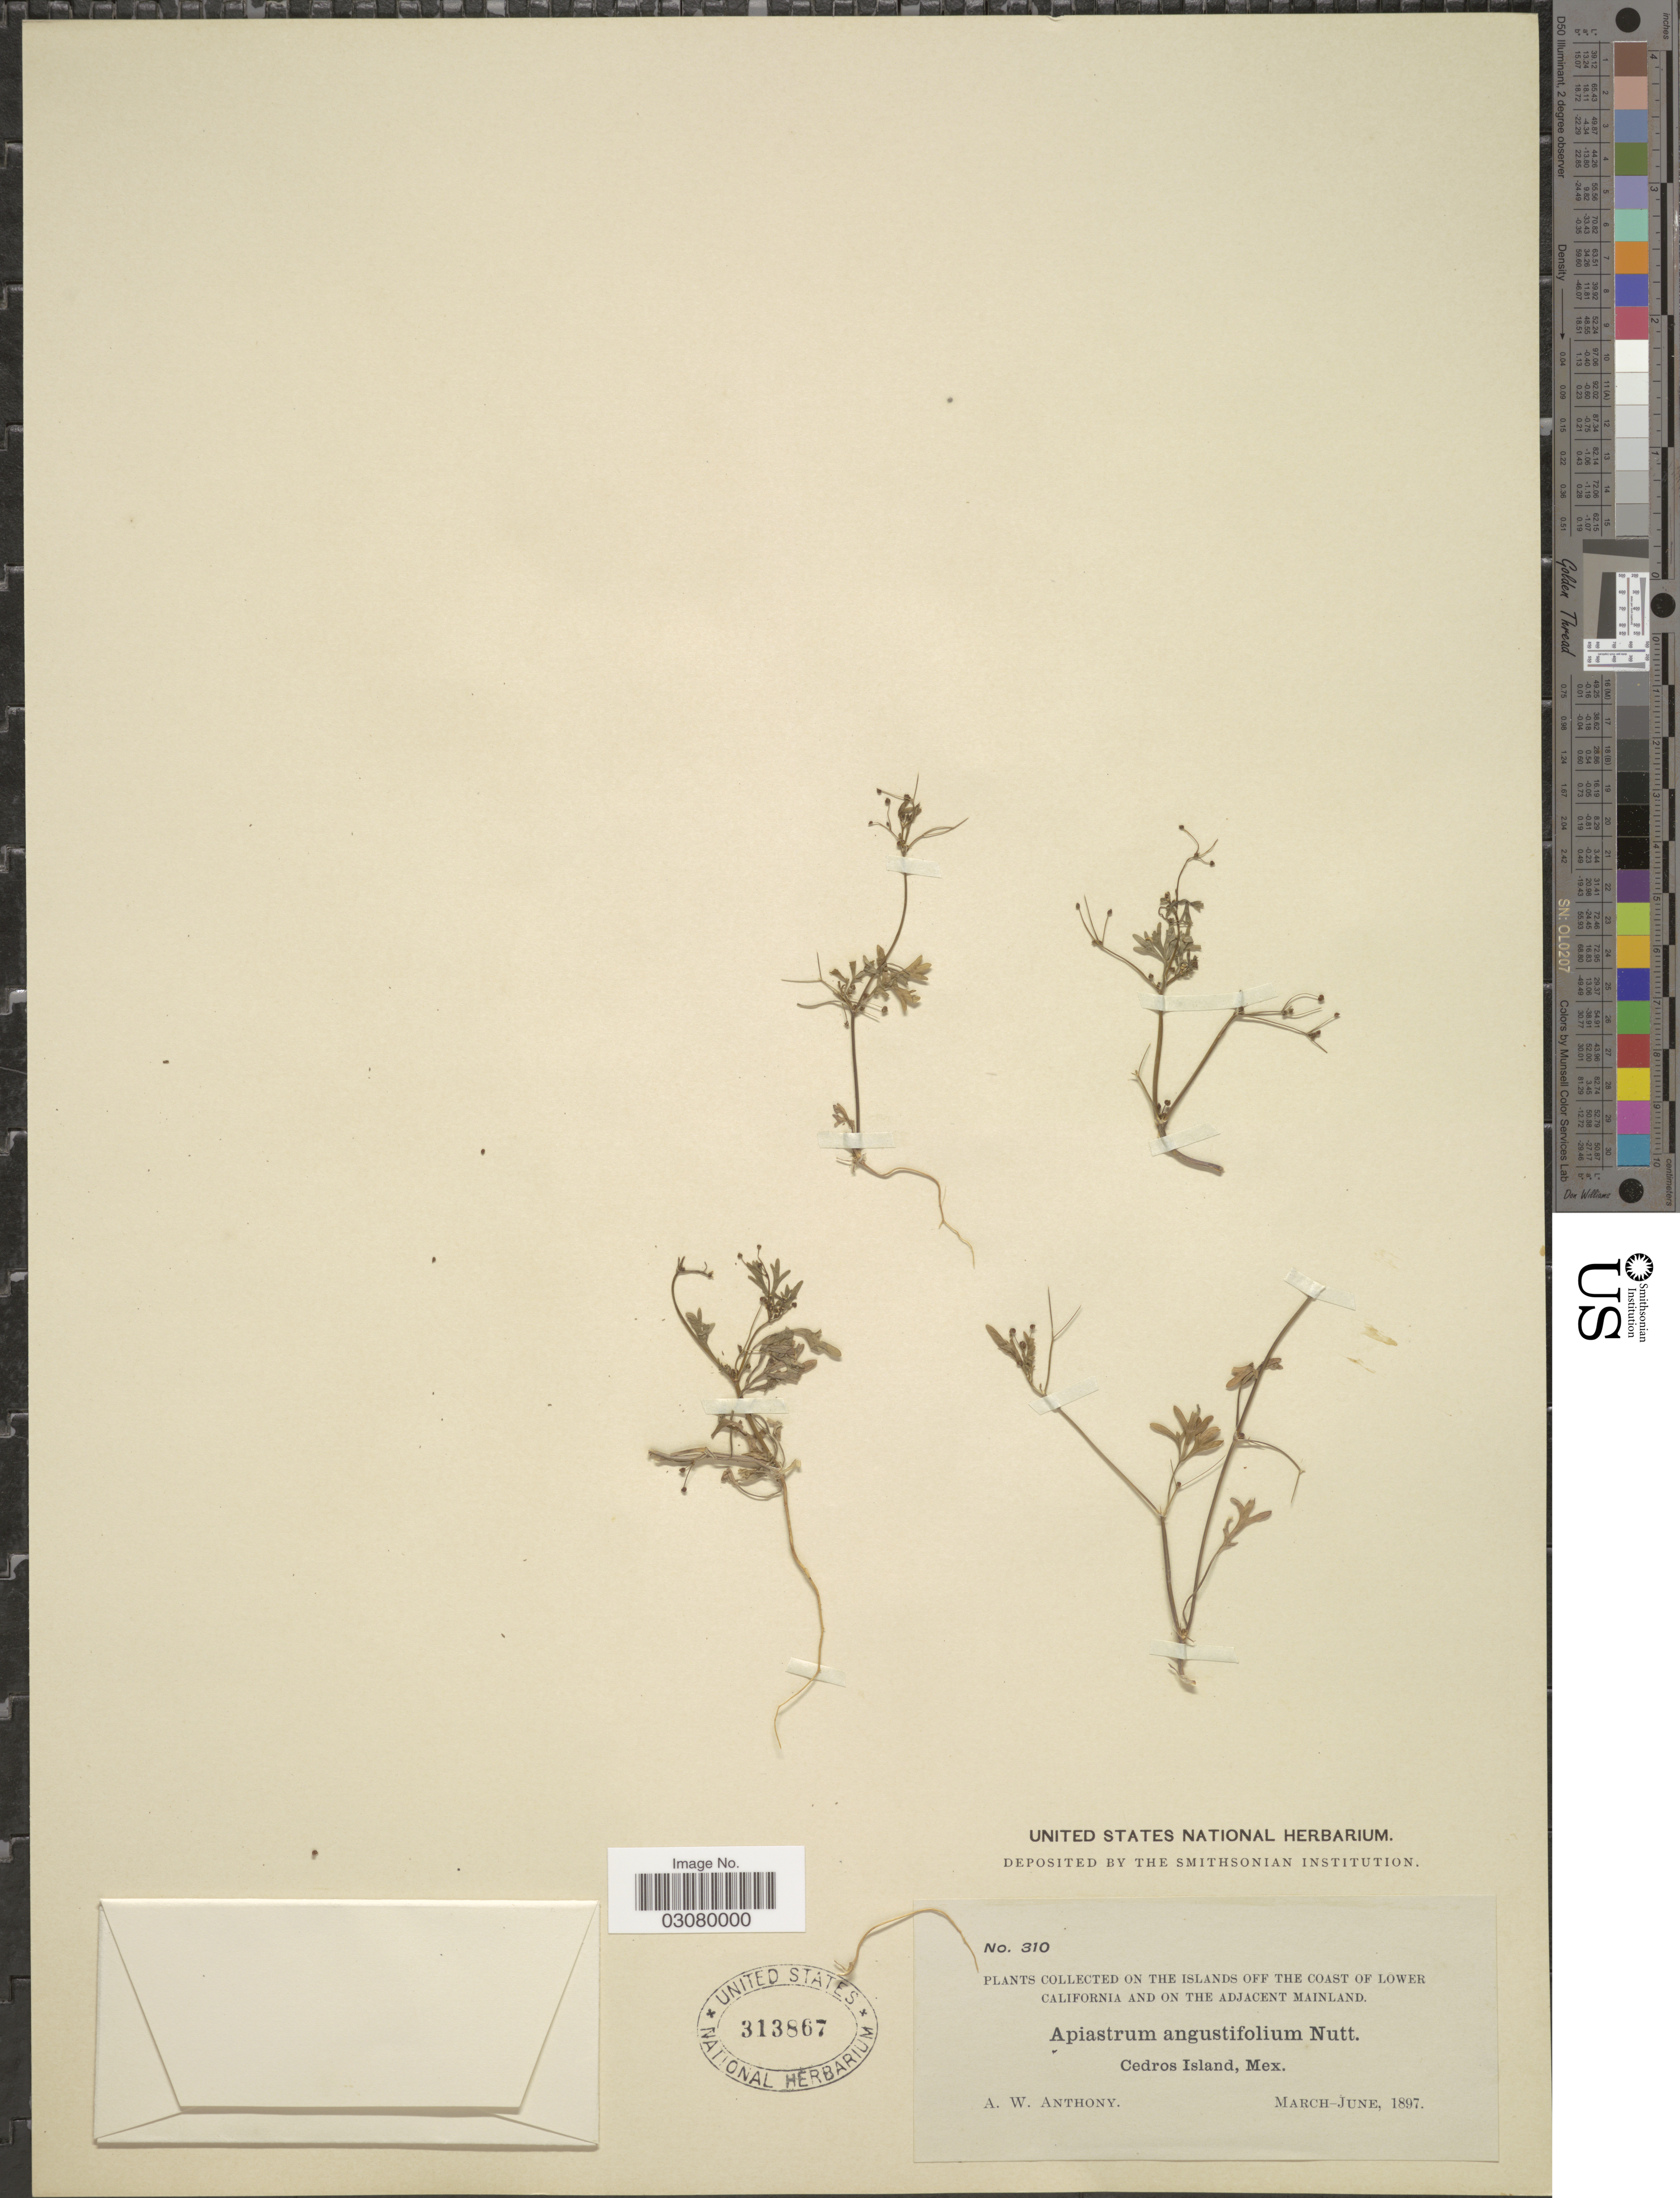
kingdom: Plantae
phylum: Tracheophyta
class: Magnoliopsida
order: Apiales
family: Apiaceae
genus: Apiastrum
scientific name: Apiastrum angustifolium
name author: Nutt.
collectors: A. W. Anthony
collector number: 310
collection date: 1897-03/1897-06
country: Mexico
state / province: Baja California Norte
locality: The Islands off the coast of Lower California and on the adjacent mainland. Cedros Island, Mex.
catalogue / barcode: US 313867